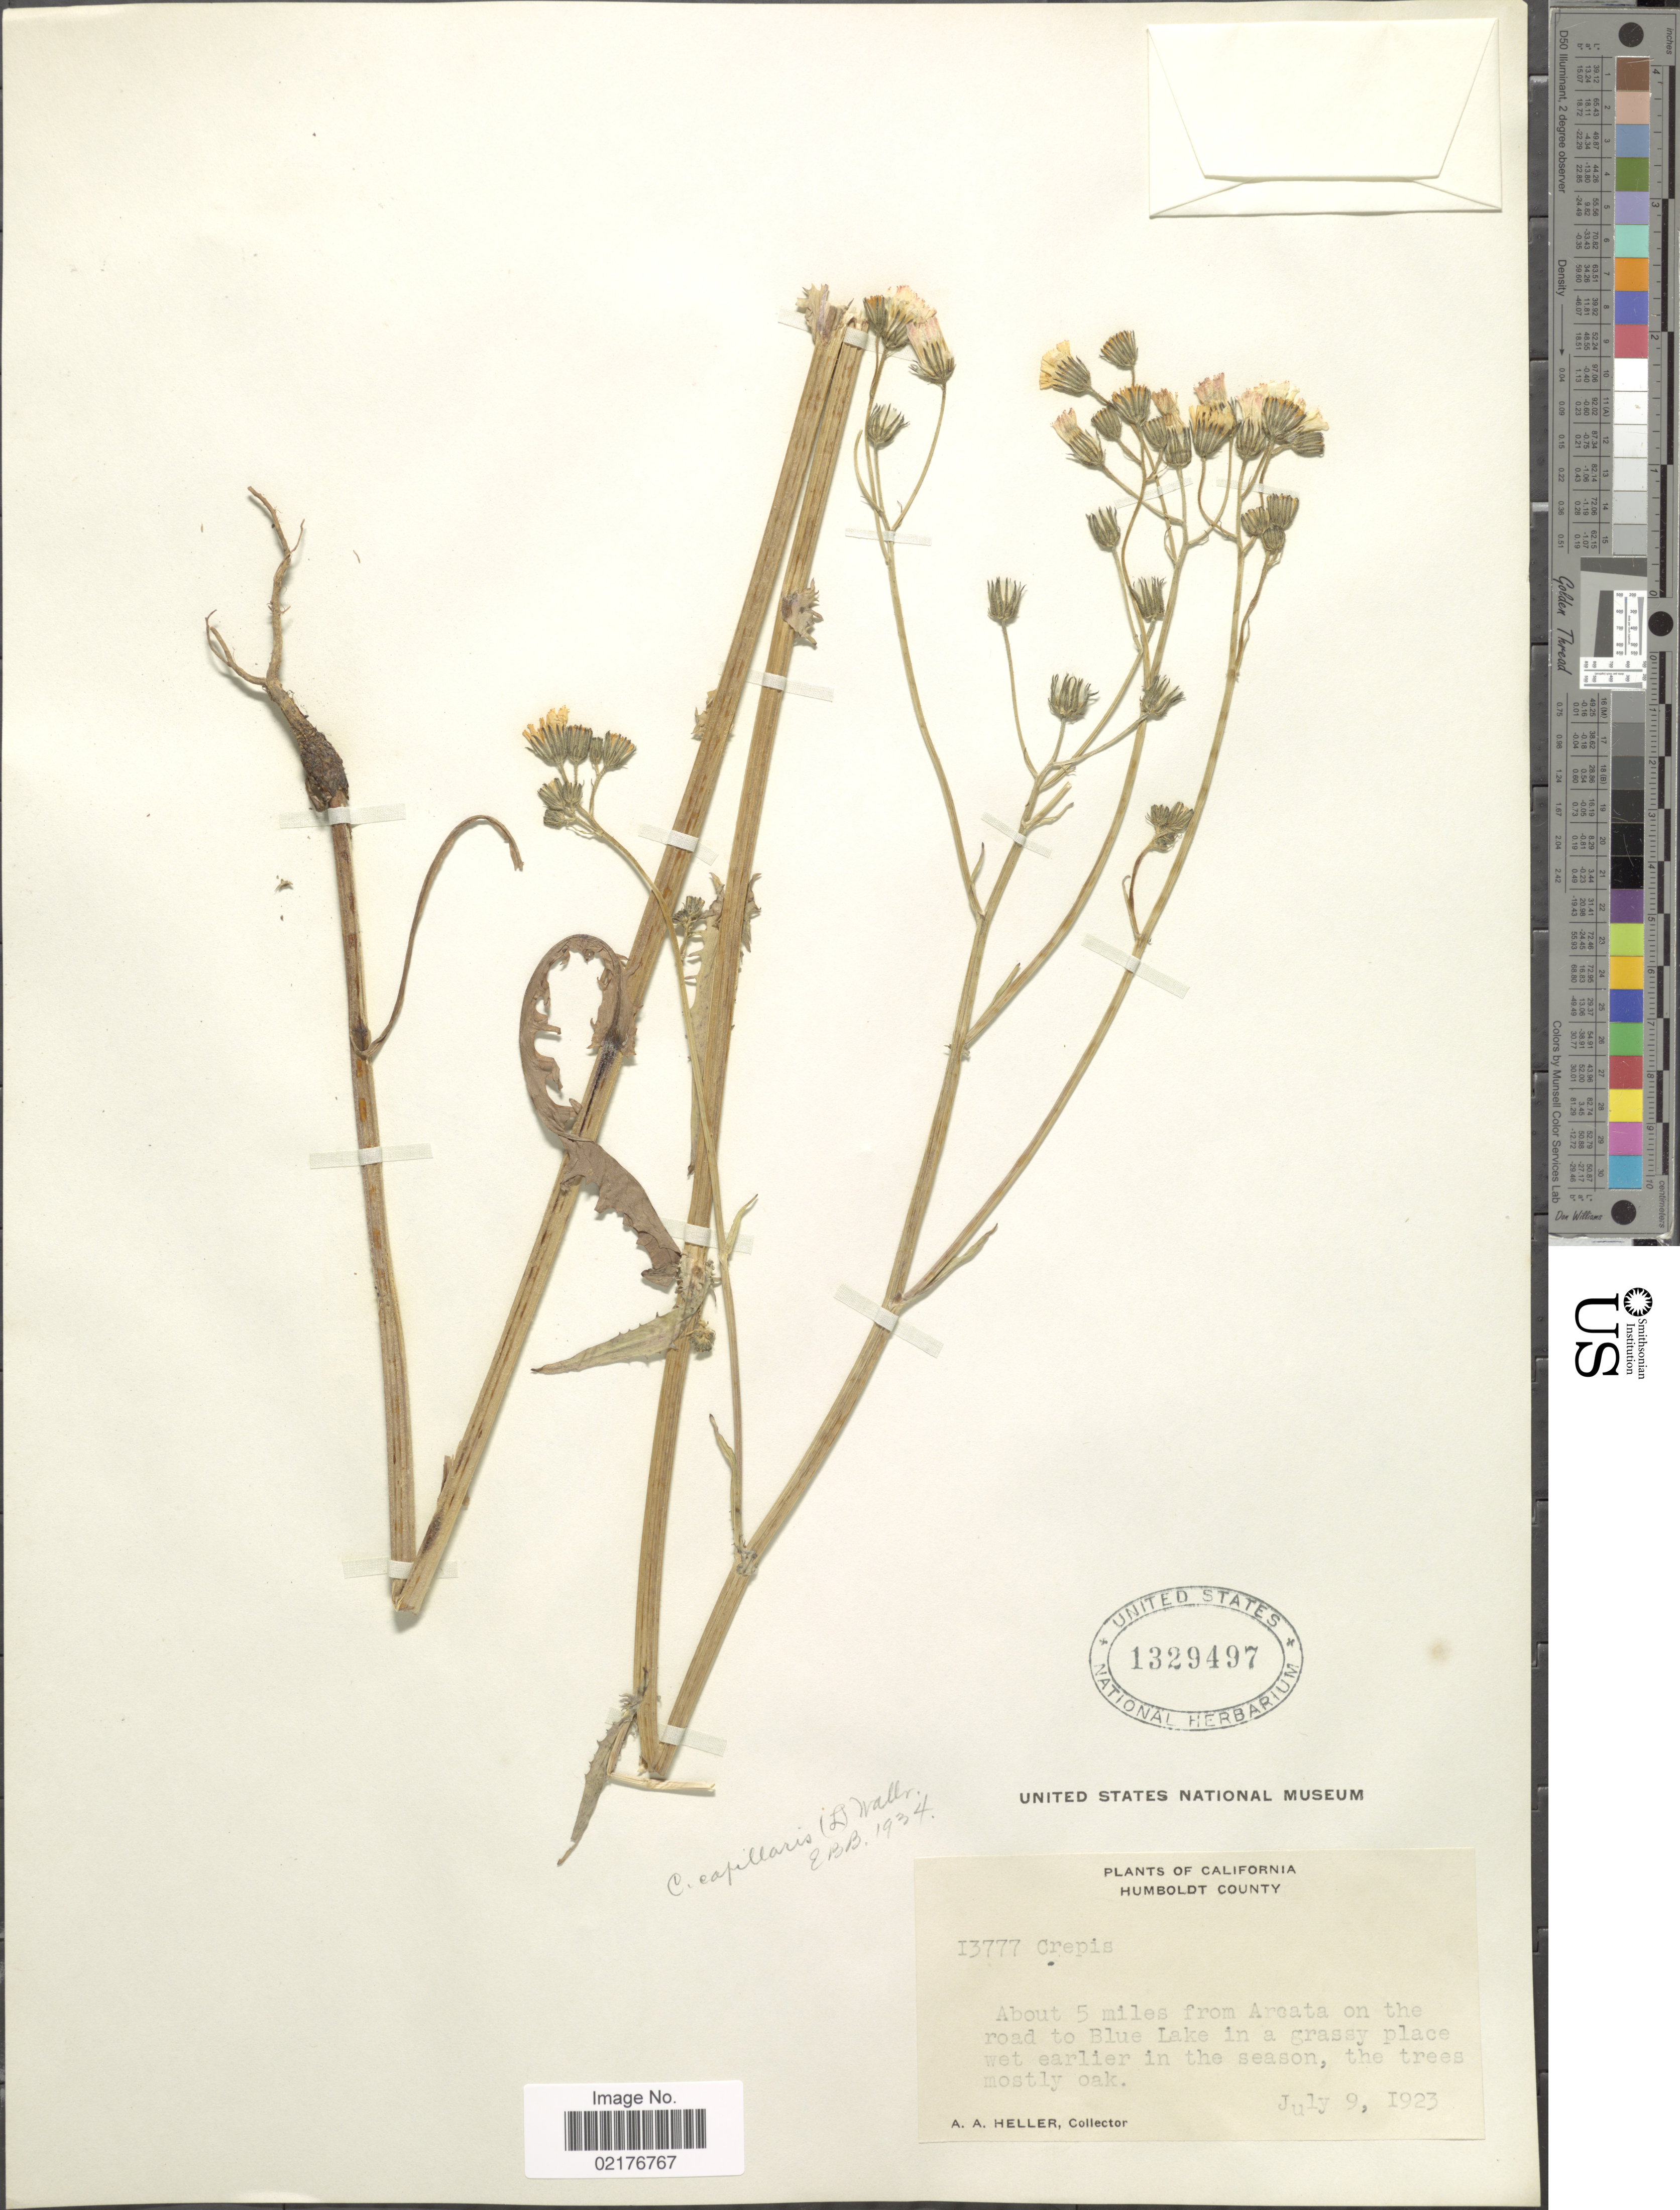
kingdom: Plantae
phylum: Tracheophyta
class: Magnoliopsida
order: Asterales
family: Asteraceae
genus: Crepis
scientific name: Crepis capillaris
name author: (L.) Wallr.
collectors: A. A. Heller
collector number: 13777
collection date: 1923-07-09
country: United States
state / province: California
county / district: Humboldt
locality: Humboldt County, About 5 miles from Arcata on the road to Blue Lake in a grassy place wet earlier in the season, the trees mostly oak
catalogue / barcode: US 1329497